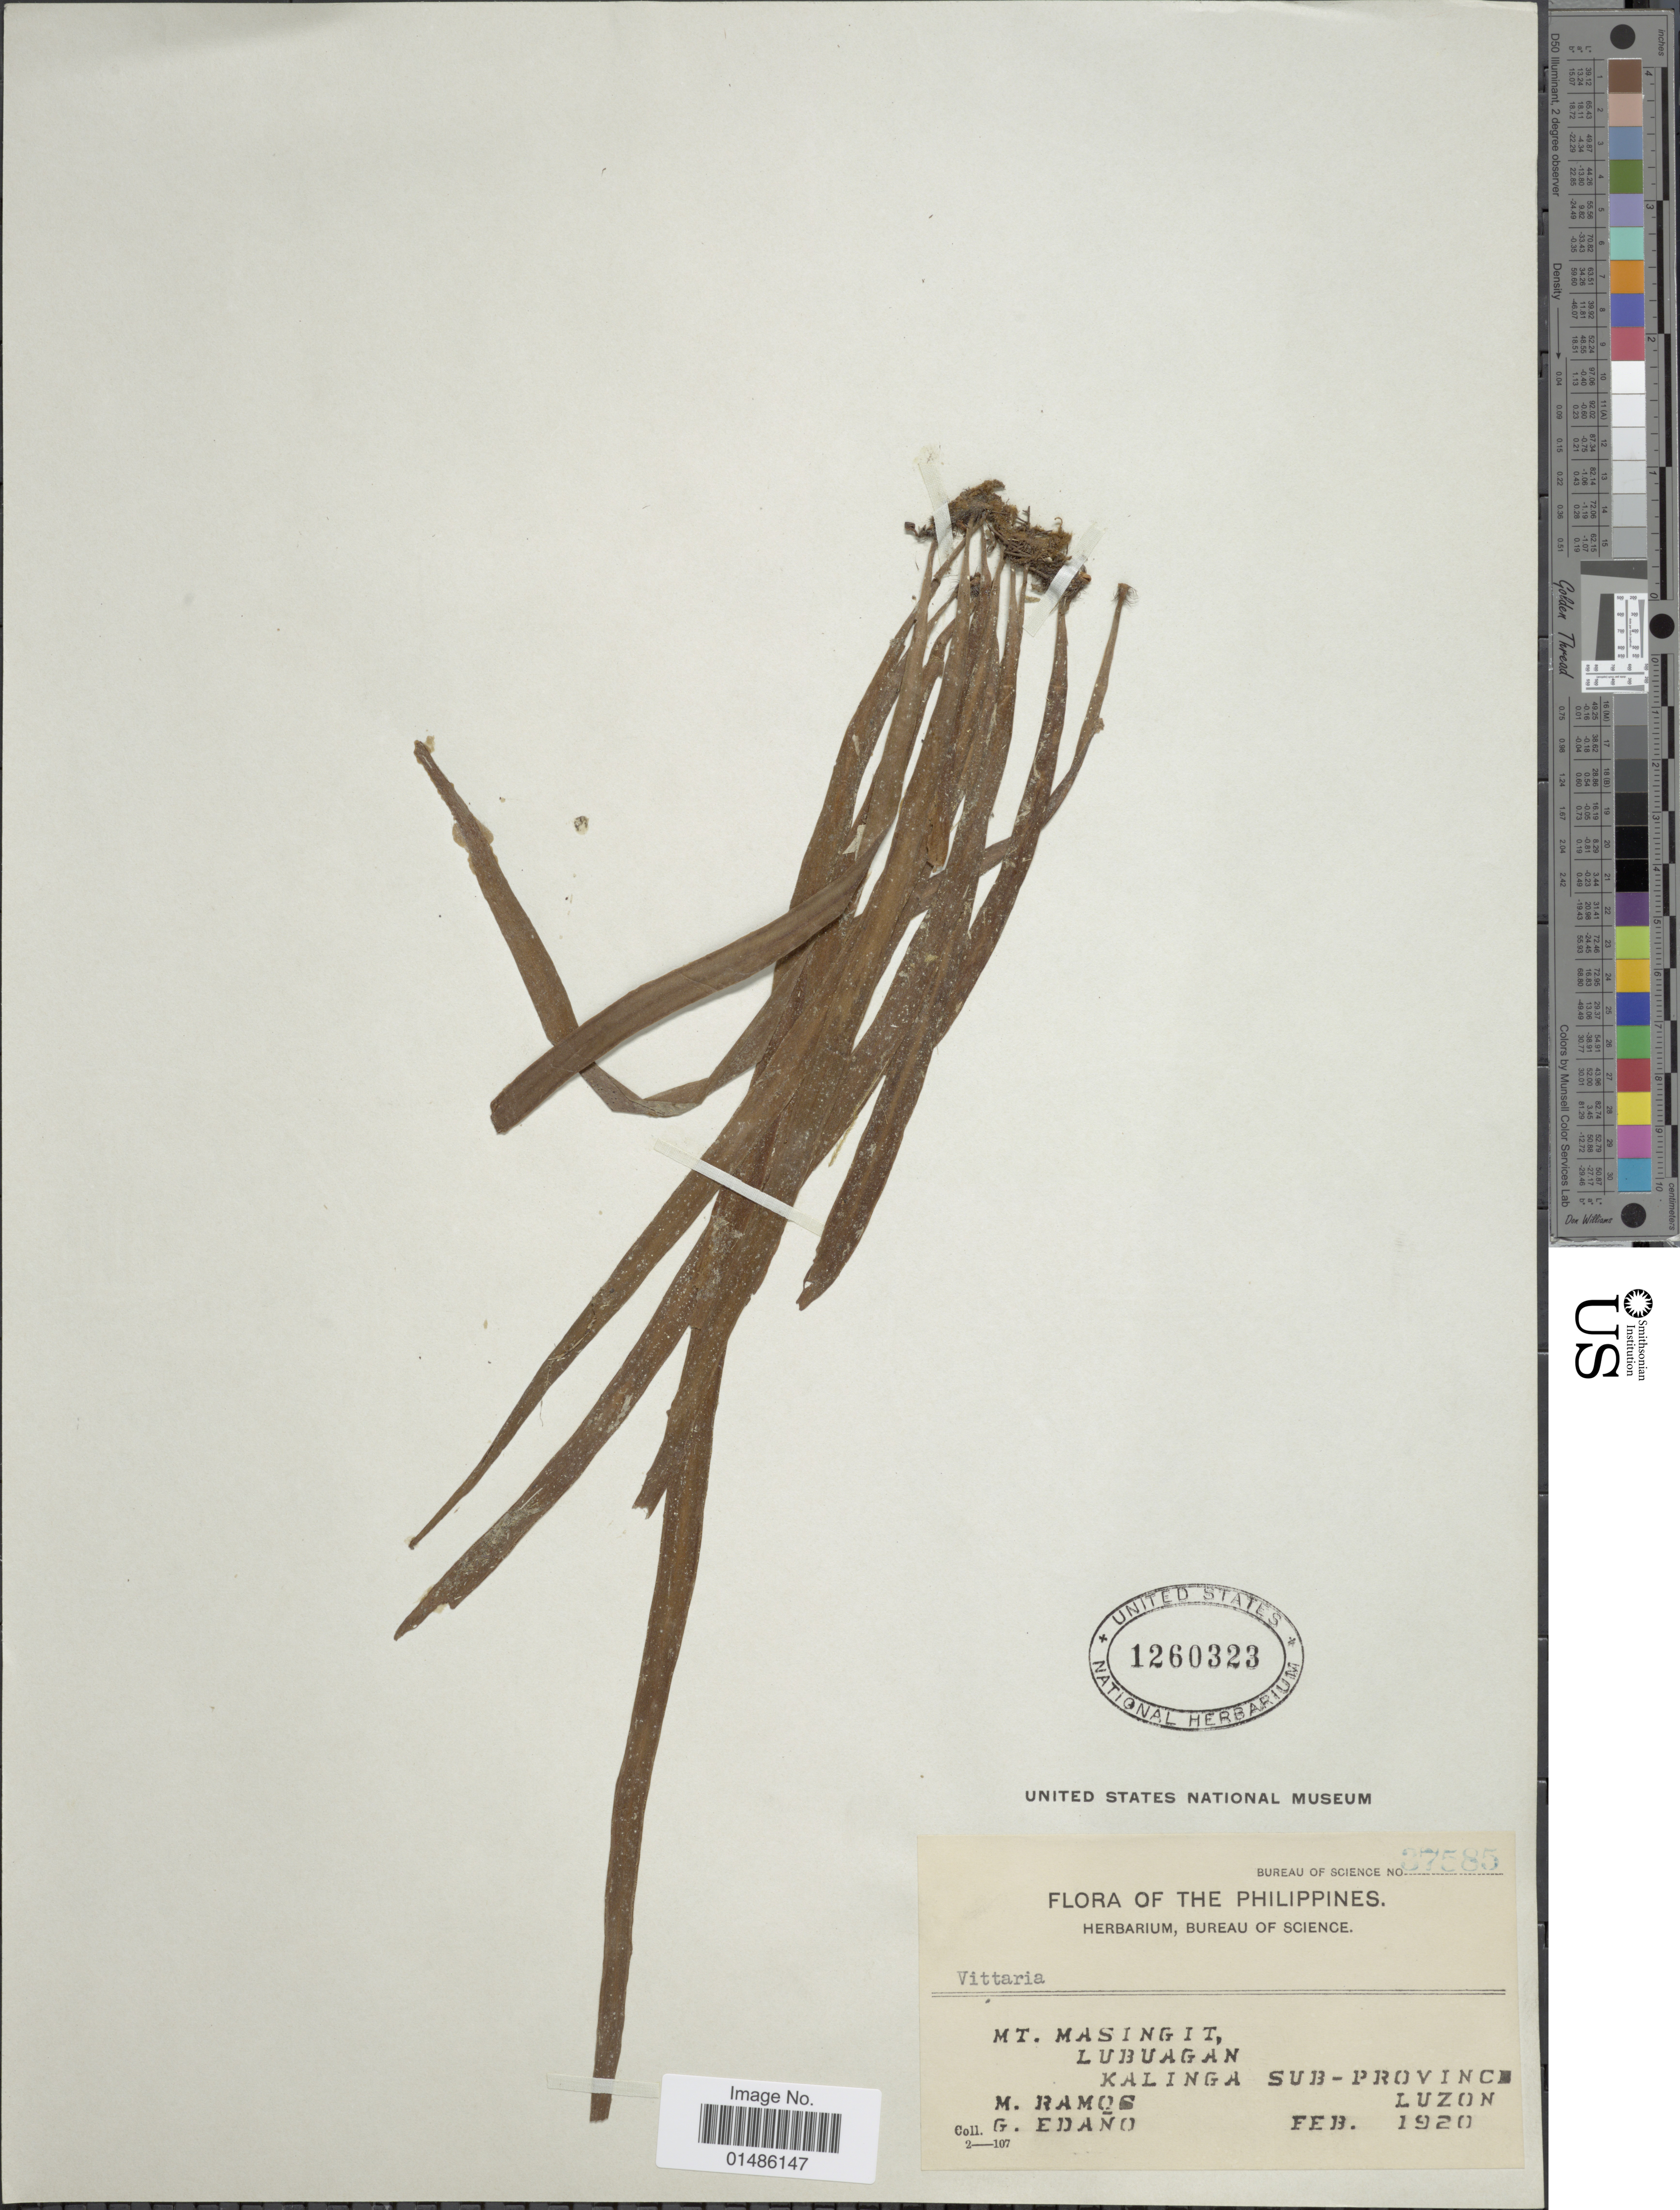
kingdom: Plantae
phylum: Tracheophyta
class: Polypodiopsida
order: Polypodiales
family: Pteridaceae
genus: Haplopteris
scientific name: Haplopteris sp.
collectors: M. Ramos & G. Edaño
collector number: Bureau of Science 37585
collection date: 1920-02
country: Philippines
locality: Mt. Masingit, Lubuagan, Kalinga Sub-Province, Luzon.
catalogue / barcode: US 1260323